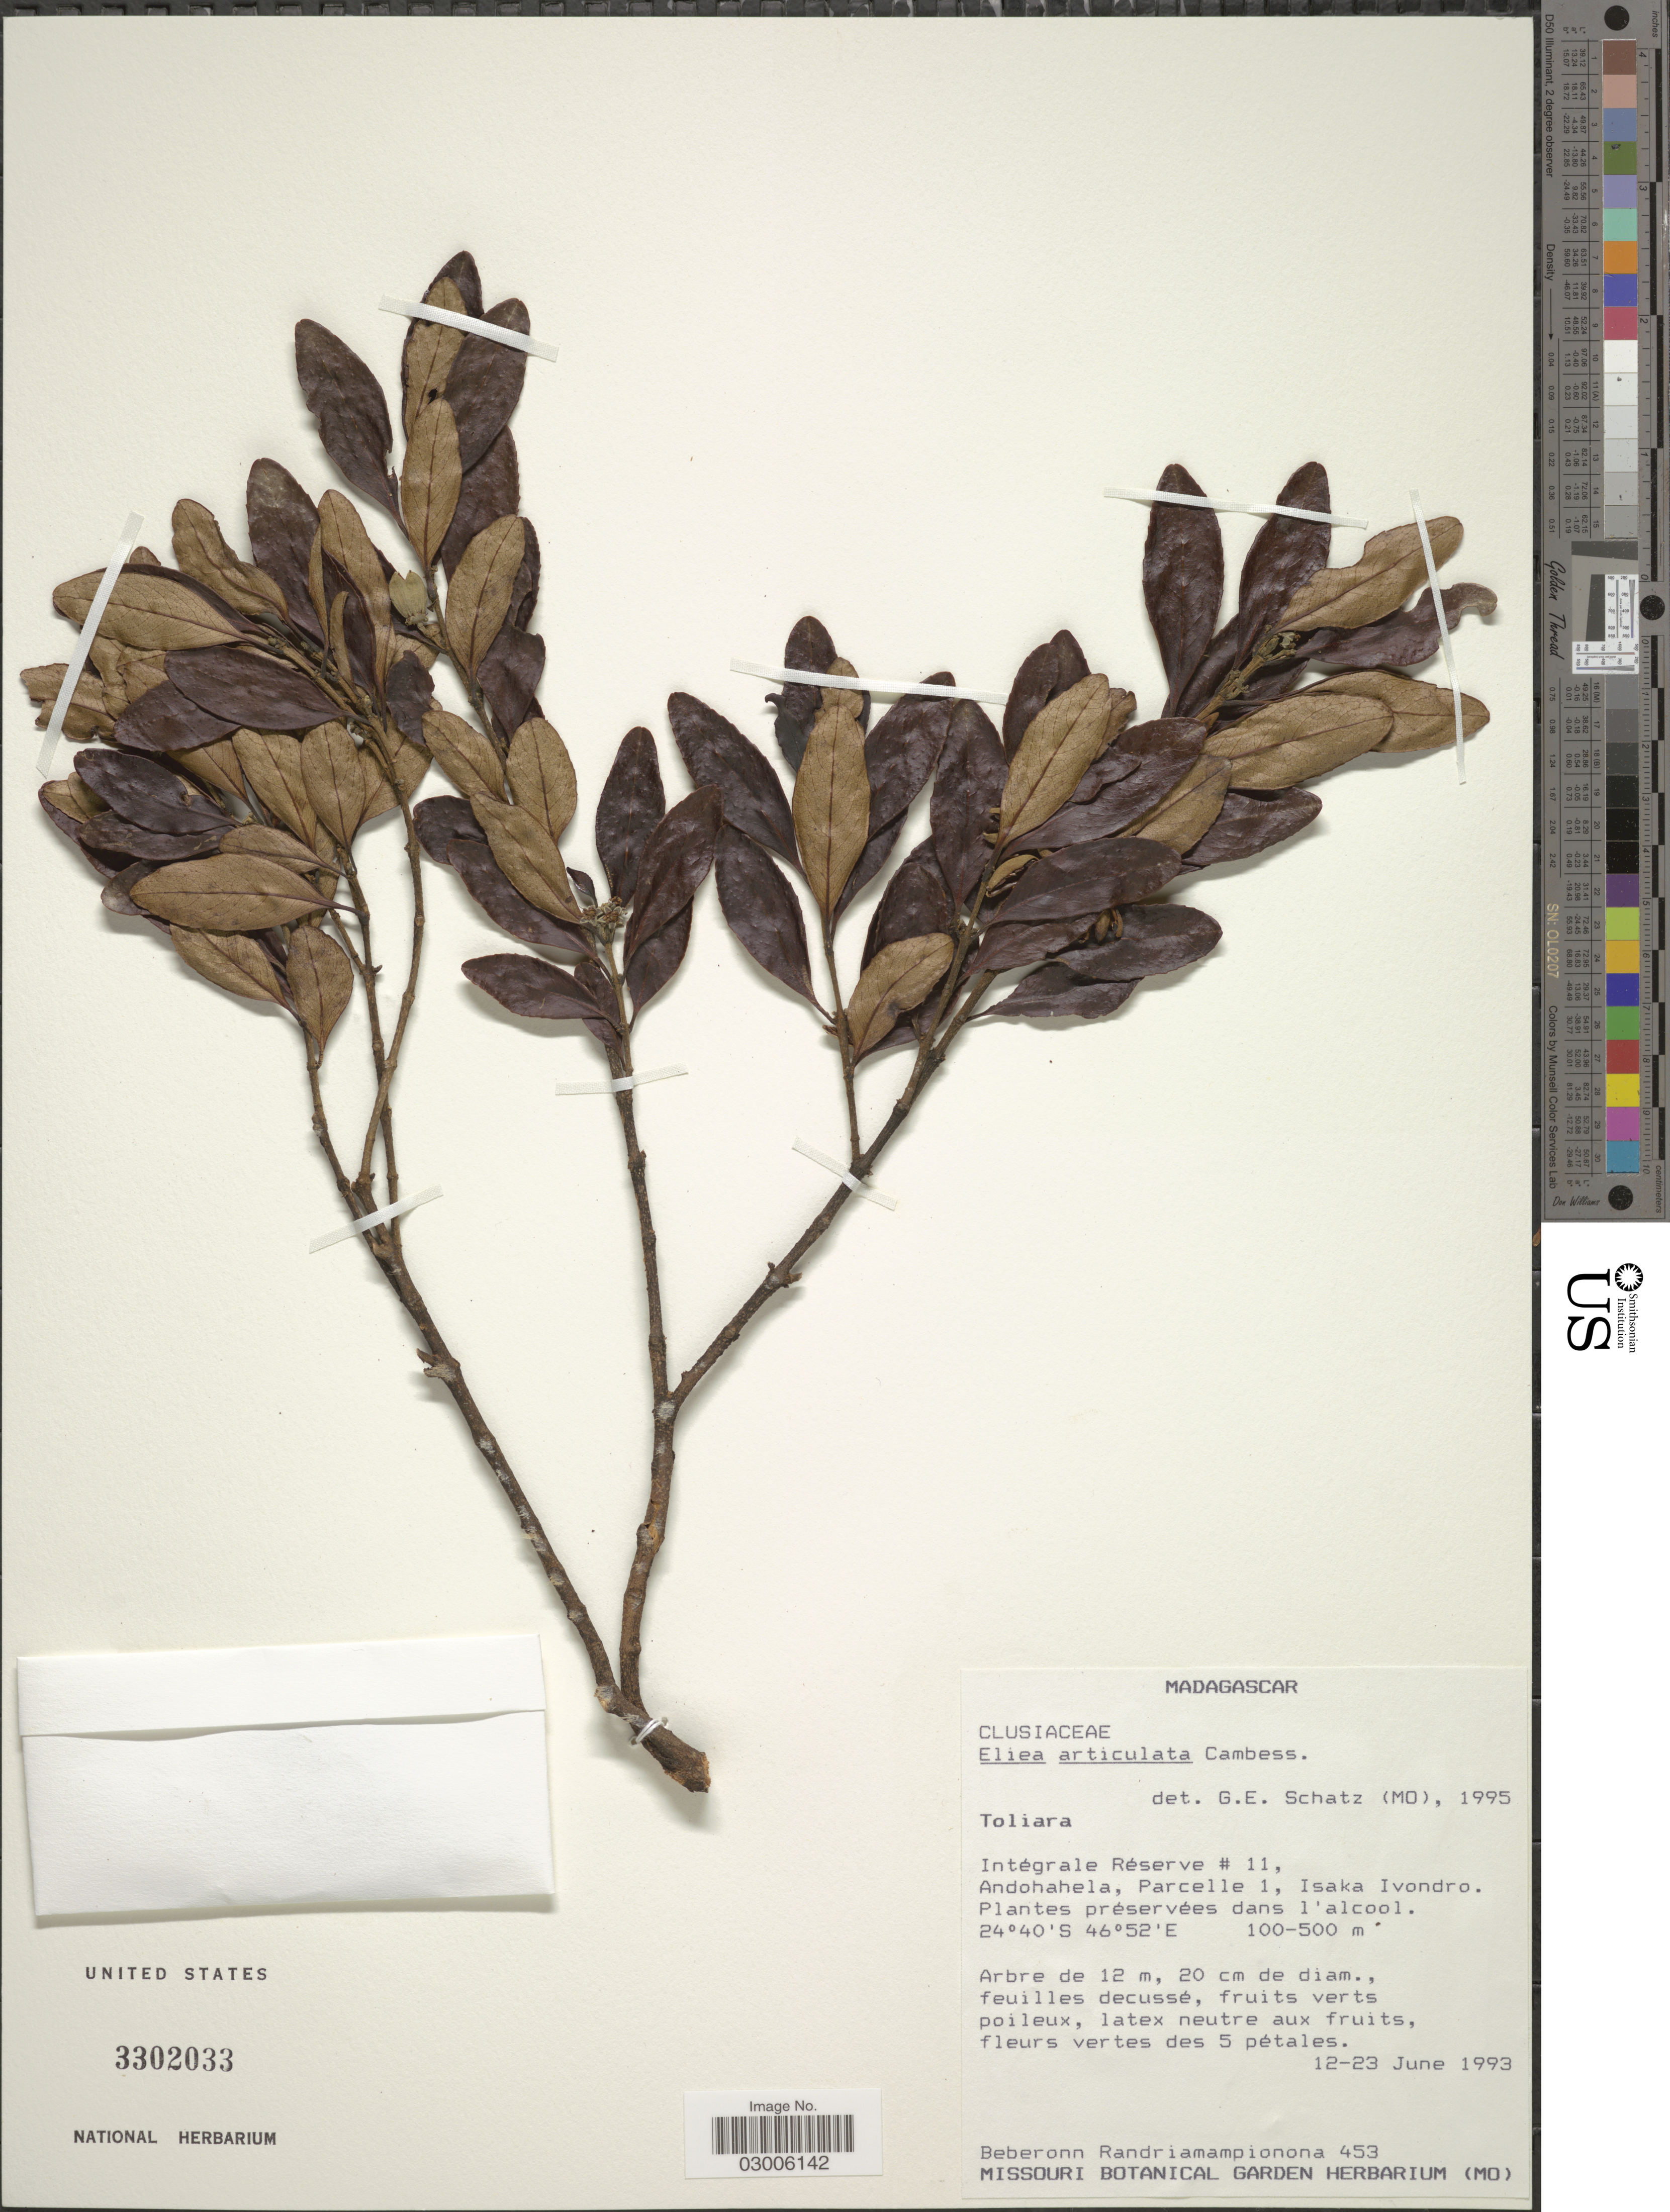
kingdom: Plantae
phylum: Tracheophyta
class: Magnoliopsida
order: Malpighiales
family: Hypericaceae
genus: Eliaea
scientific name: Eliaea articulata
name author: Cambess.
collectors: B. Randriamampionona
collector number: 453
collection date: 1993-06-12/1993-06-23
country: Madagascar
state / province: Anosy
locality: Intégrale Réserve #11, Andohahela, Parcelle 1, Isaka Ivondro.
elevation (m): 100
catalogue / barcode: US 3302033